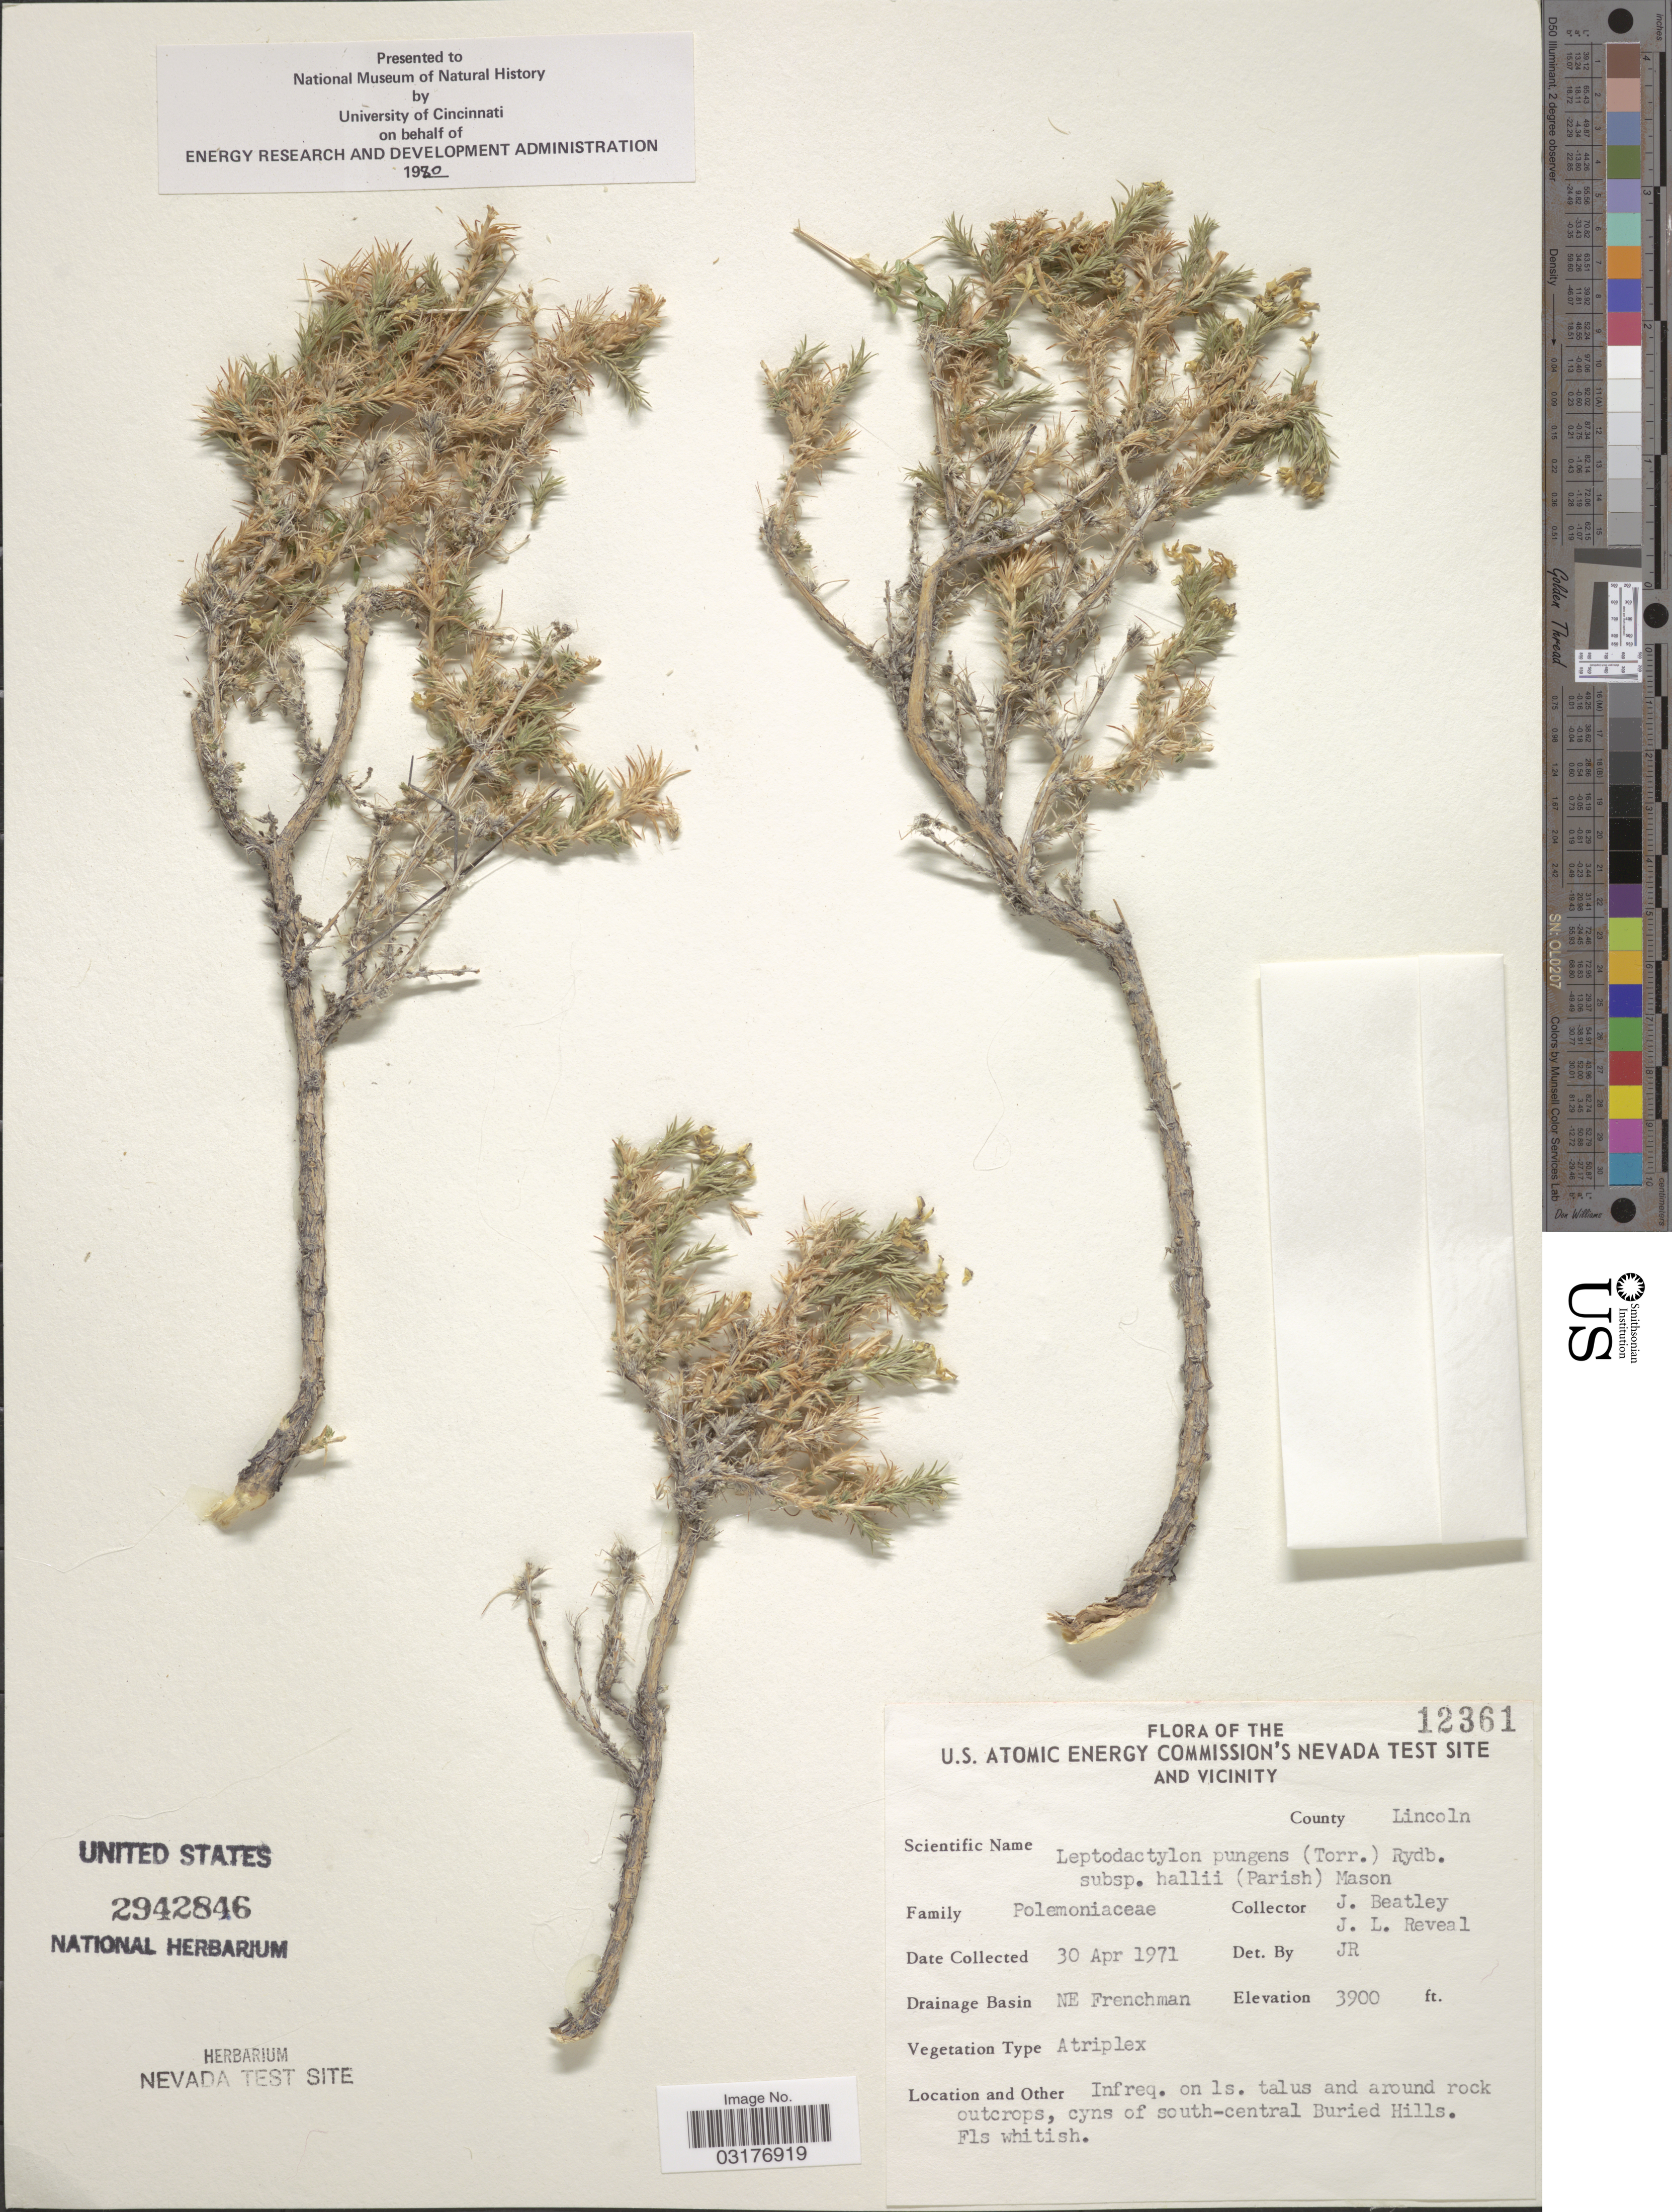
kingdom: Plantae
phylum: Tracheophyta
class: Magnoliopsida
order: Ericales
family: Polemoniaceae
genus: Linanthus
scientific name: Linanthus pungens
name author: (Torr.) J.M. Porter & L.A. Johnson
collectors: J. C. Beatley & J. L. Reveal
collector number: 12361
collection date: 1971-04-30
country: United States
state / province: Nevada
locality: The U.S. Atomic Energy Commission's Nevada Test Site and Vicinity. County Lincoln. Drainage Basin NE Frenchman. cyns of south-central Buried Hills.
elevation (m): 1189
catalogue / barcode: US 2942846